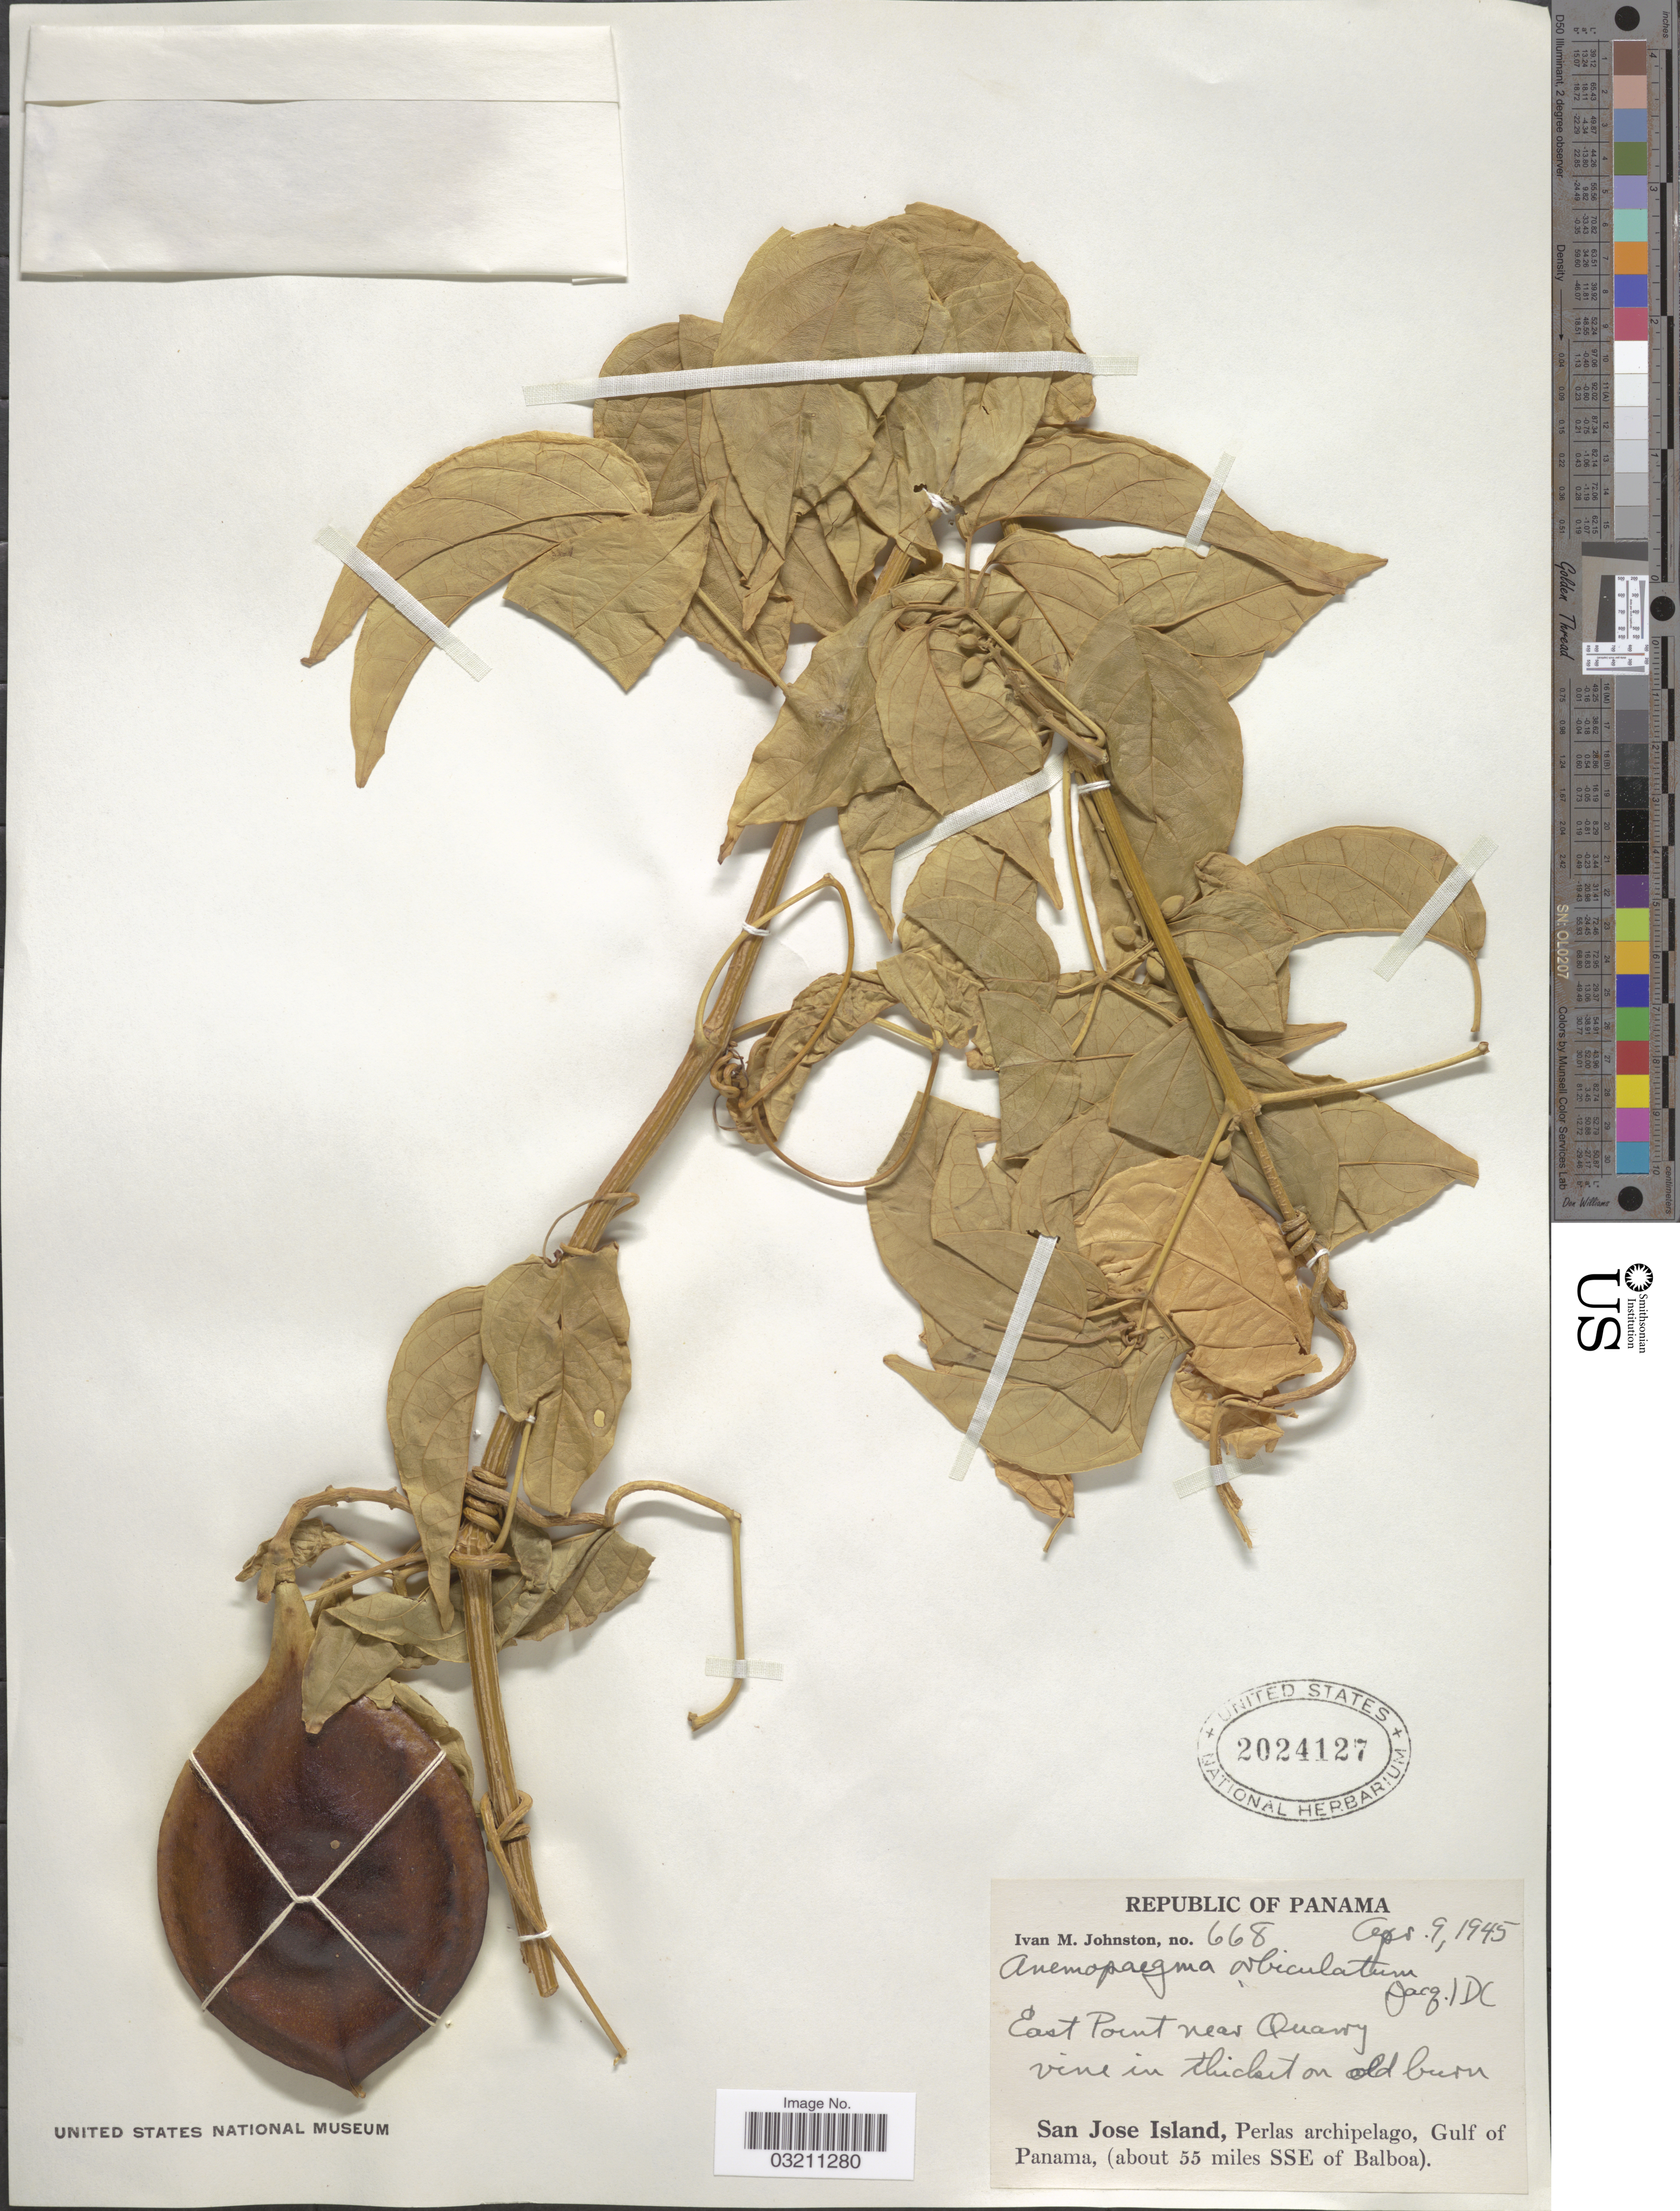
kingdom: Plantae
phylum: Tracheophyta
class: Magnoliopsida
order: Lamiales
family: Bignoniaceae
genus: Amphilophium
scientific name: Amphilophium orbiculatum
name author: (Jacq.) DC.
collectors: I.M. Johnston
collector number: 668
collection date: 1945-04-09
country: Panama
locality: East Point near Quarry. San Jose Island, Perlas archipelago, Gulf of Panama, (about 55 miles SSE of Balboa).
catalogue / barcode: US 2024127